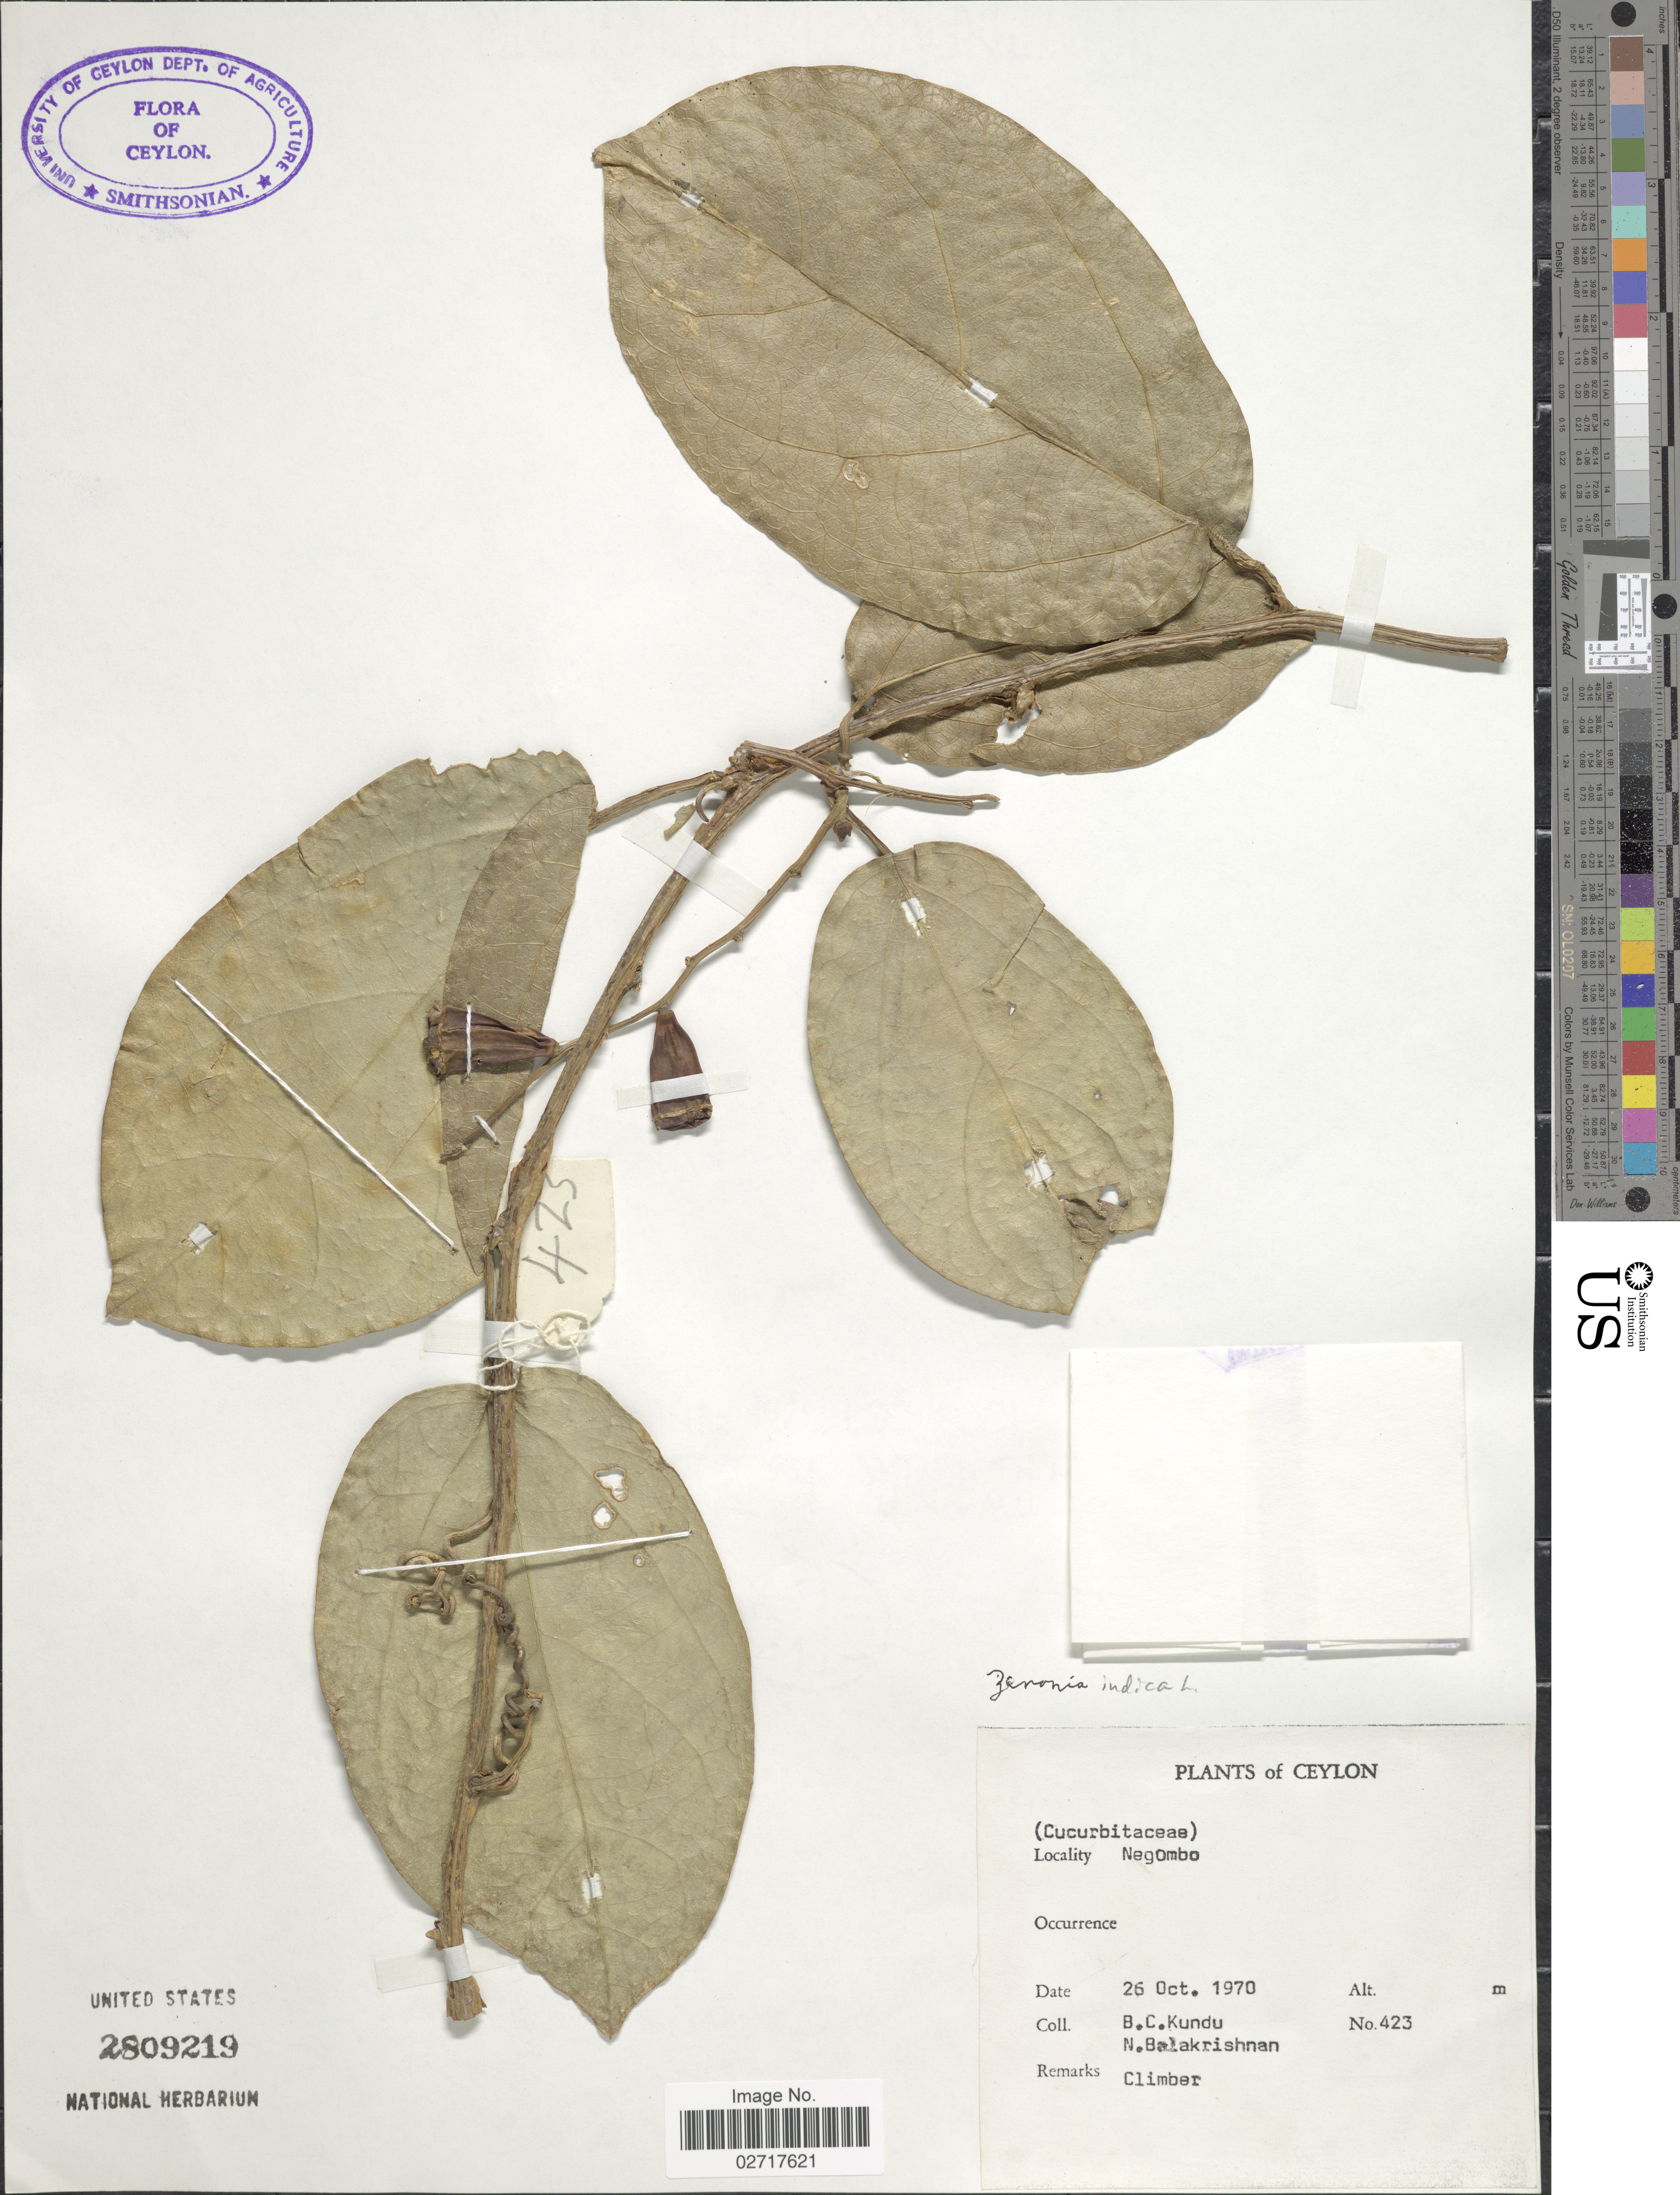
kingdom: Plantae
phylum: Tracheophyta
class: Magnoliopsida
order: Cucurbitales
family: Cucurbitaceae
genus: Zanonia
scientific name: Zanonia indica var. indica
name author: L.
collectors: B. C. Kundu & N. Balakrishnan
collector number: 423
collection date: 1970-10-26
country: Sri Lanka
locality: Ceylon. Negombo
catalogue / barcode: US 2809219